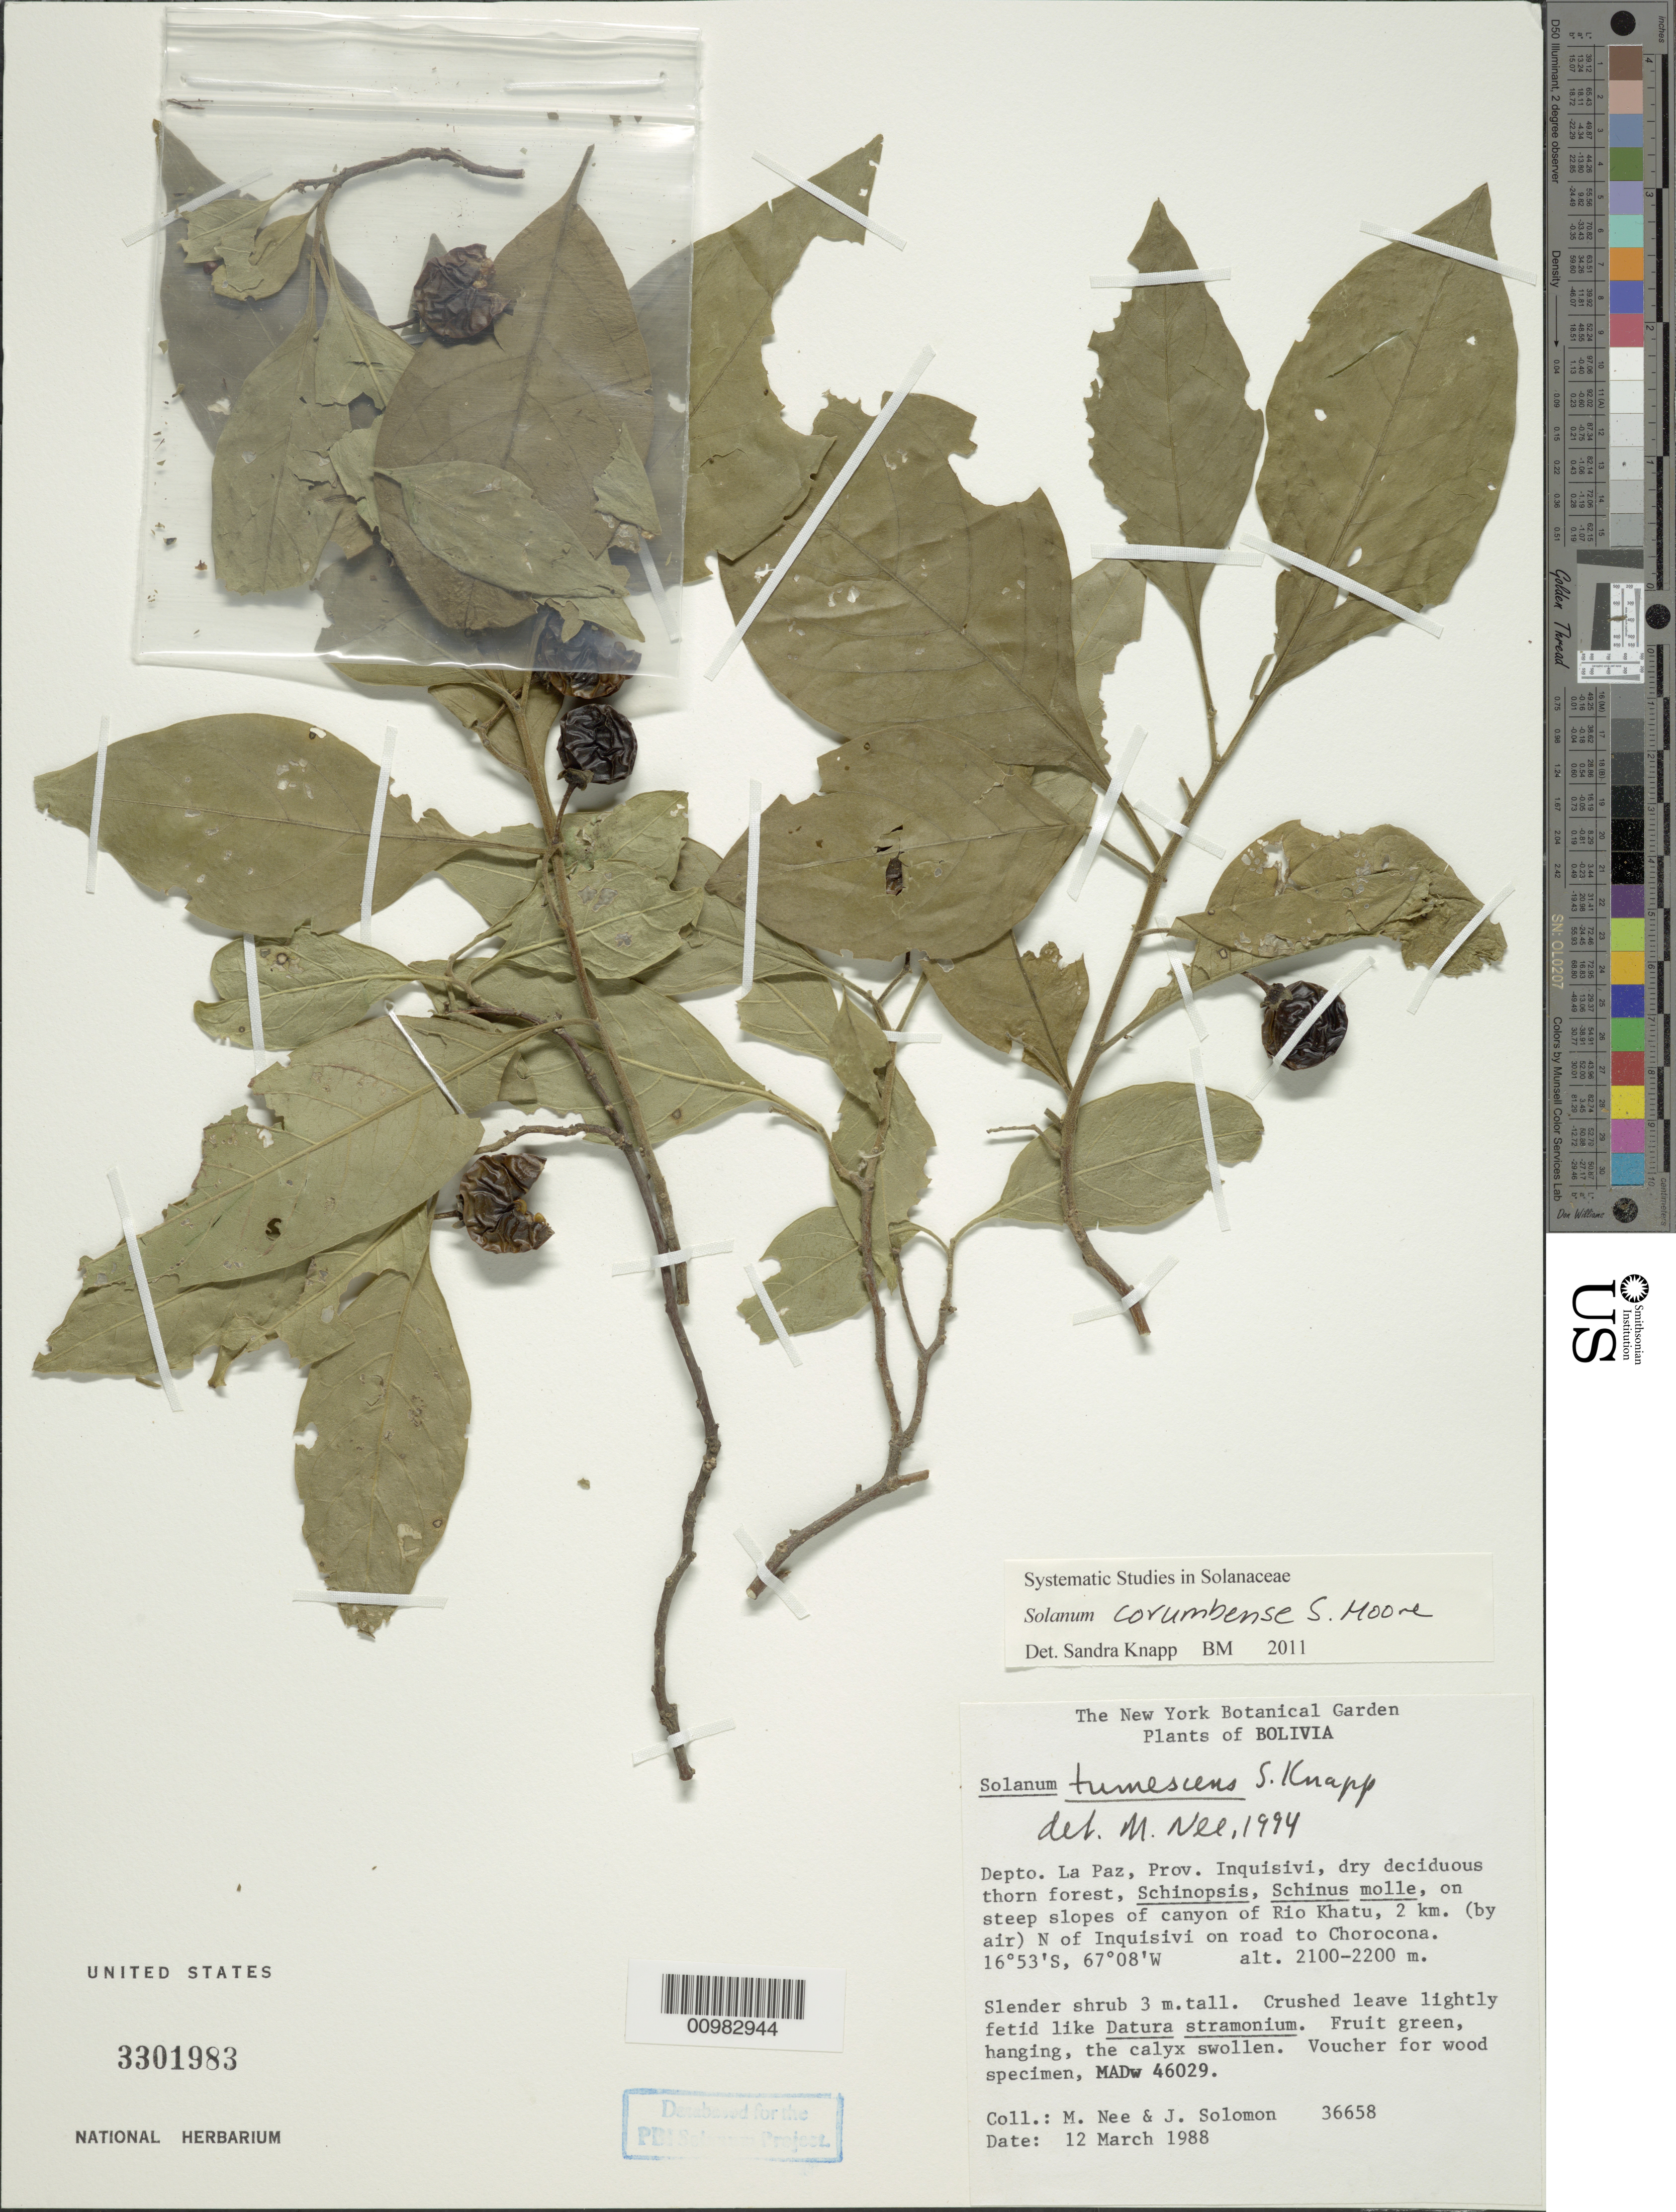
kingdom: Plantae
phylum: Tracheophyta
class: Magnoliopsida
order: Solanales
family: Solanaceae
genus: Solanum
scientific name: Solanum corumbense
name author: S. Moore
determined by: Knapp, S. D.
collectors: M. Nee & J. C. Solomon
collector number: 36658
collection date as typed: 12 Mar 1988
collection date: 1988-03-12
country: Bolivia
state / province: La Paz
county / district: Inquisivi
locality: On steep slopes of canyon of Río Khatu, 2 km. (by air) N of Inquisivi on road to Chorocona.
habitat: Dry deciduous thorn forest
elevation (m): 2100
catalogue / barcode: US 3301983